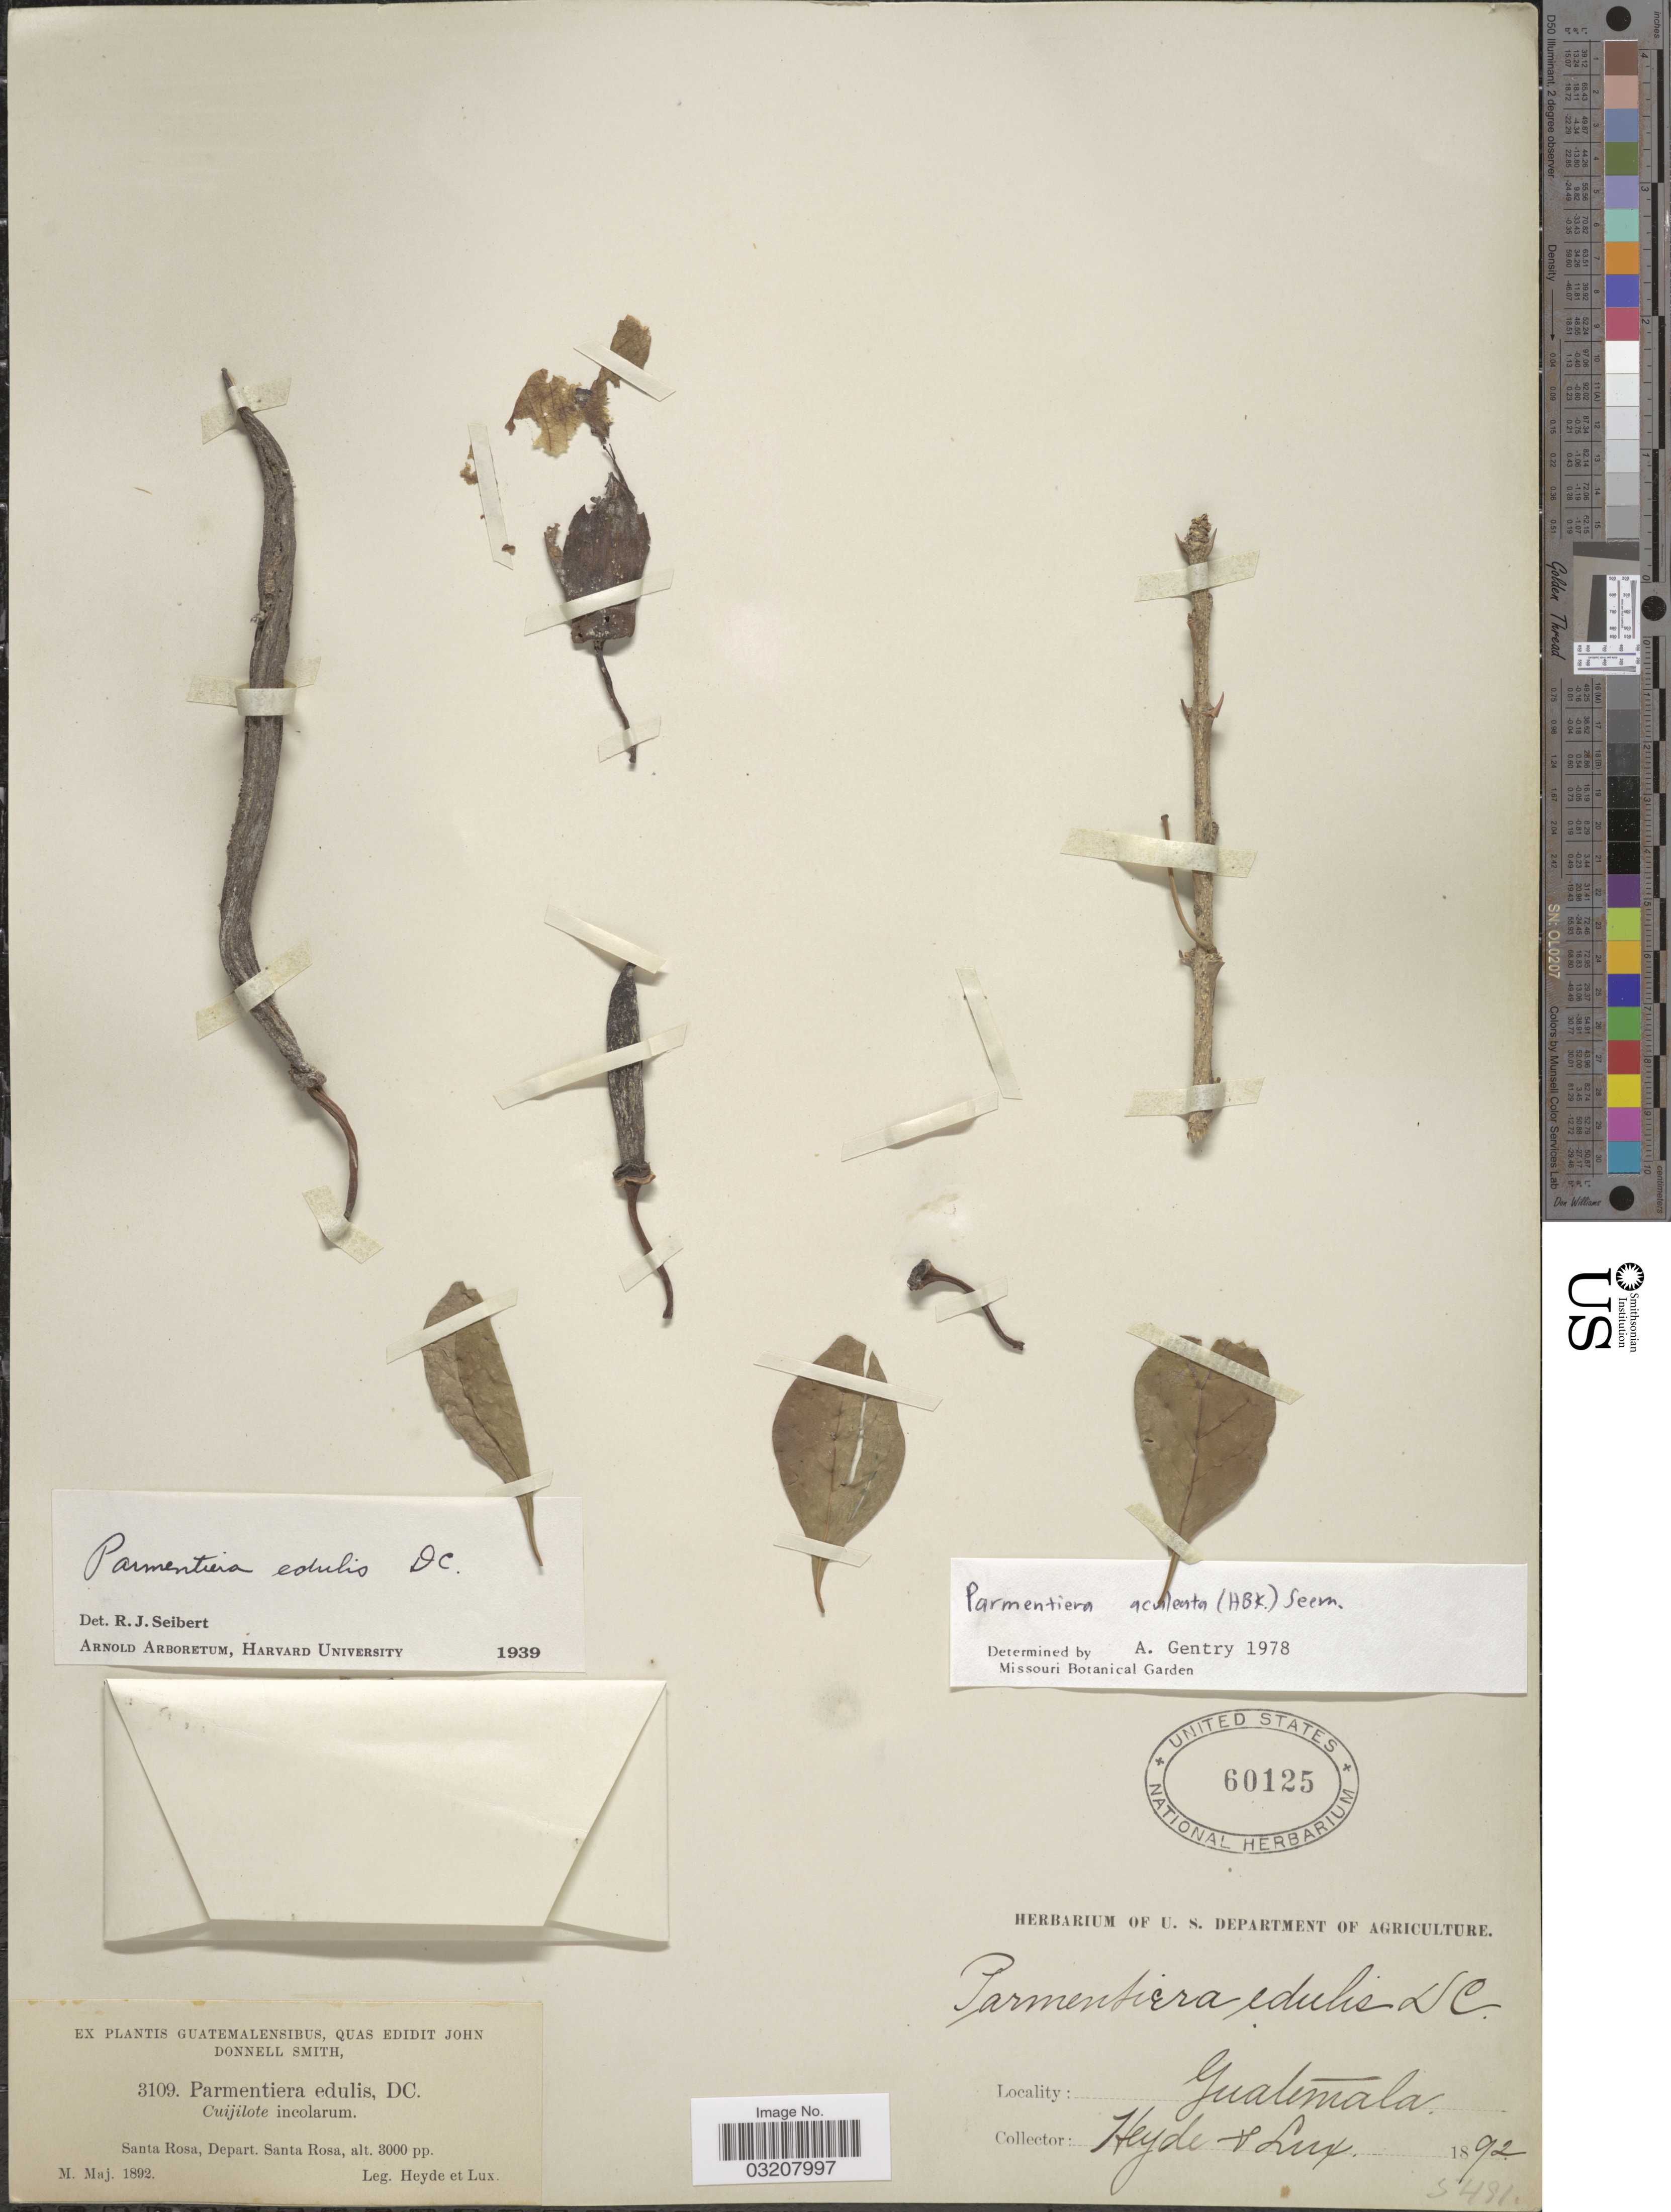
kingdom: Plantae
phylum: Tracheophyta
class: Magnoliopsida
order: Lamiales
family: Bignoniaceae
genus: Parmentiera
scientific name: Parmentiera aculeata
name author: (Kunth) Seem.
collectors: Heyde & Lux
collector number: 3109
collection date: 1892-05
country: Guatemala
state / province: Santa Rosa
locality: Depart. Santa Rosa.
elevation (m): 914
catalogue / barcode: US 60125